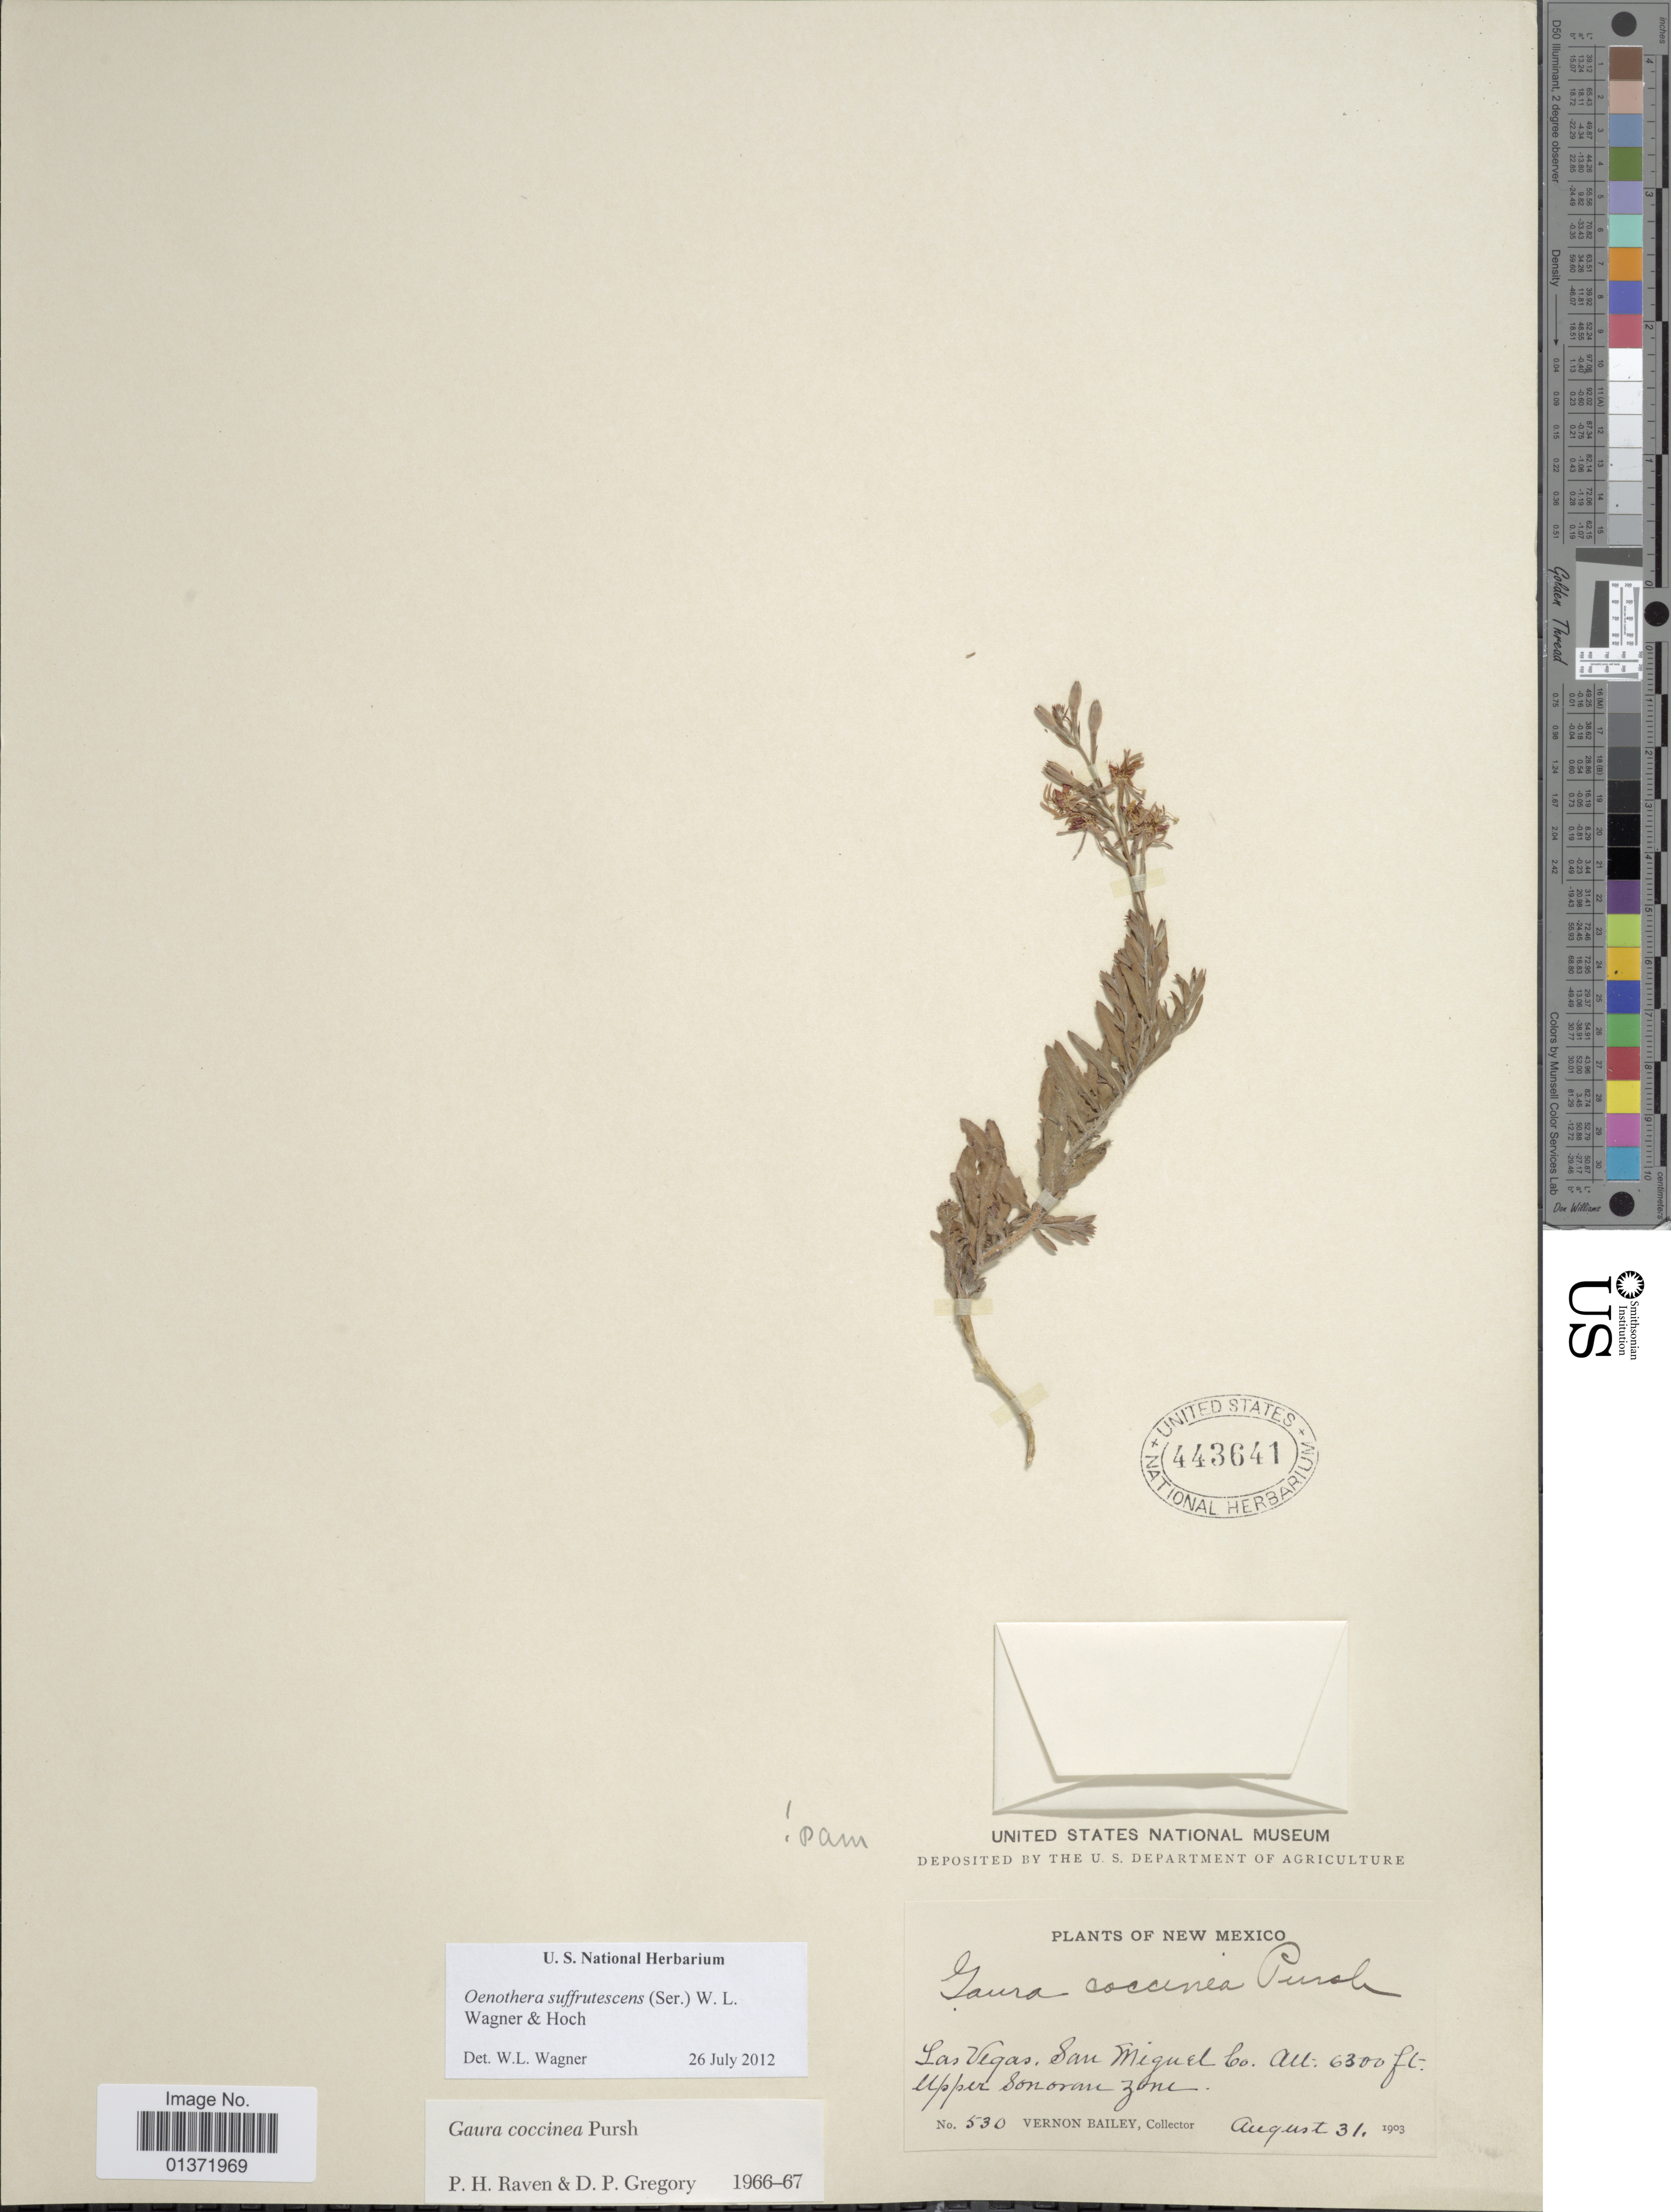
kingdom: Plantae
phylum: Tracheophyta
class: Magnoliopsida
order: Myrtales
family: Onagraceae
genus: Oenothera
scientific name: Oenothera suffrutescens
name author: (Ser.) W.L. Wagner & Hoch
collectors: V. O. Bailey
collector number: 530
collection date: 1903-08-31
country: United States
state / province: New Mexico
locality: Las Vegas, San Miguel Co.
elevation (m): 1920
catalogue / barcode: US 443641